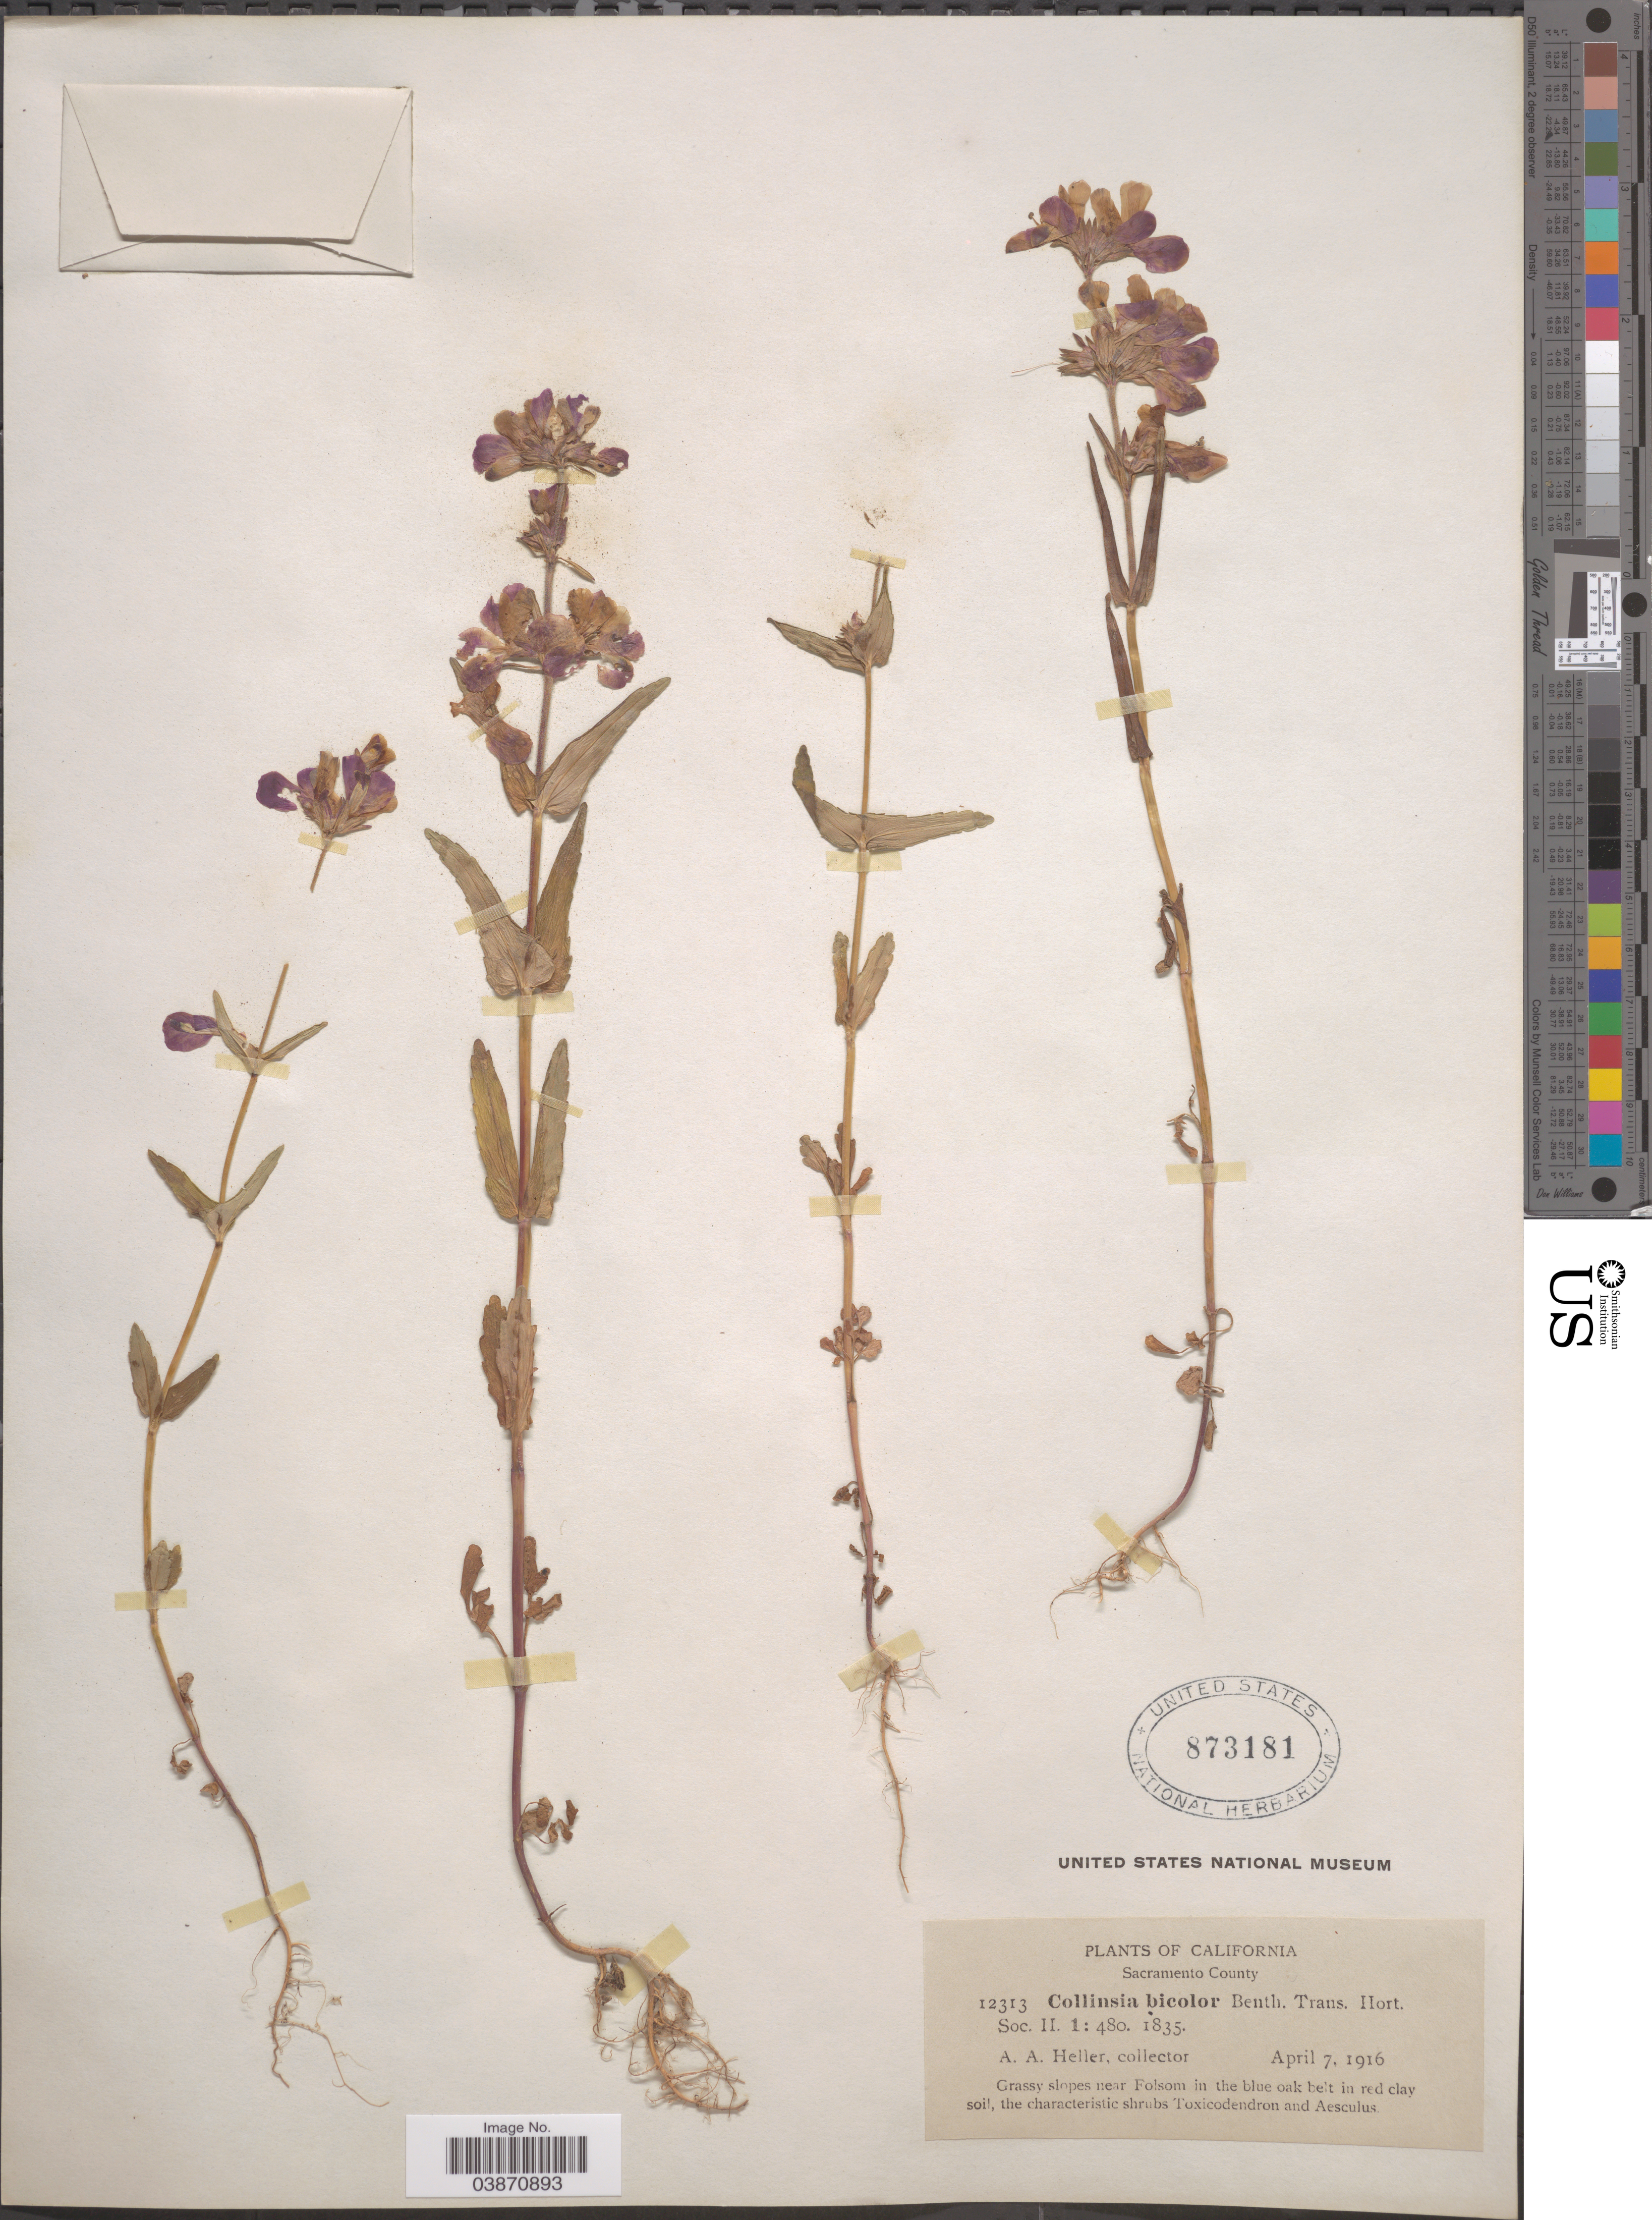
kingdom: Plantae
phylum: Tracheophyta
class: Magnoliopsida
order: Lamiales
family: Plantaginaceae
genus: Collinsia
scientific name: Collinsia bicolor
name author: Raf.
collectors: A. A. Heller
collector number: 12313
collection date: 1916-04-07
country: United States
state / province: California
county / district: Sacramento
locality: Sacramento County. Near Folsom in the blue oak belt.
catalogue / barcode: US 873181